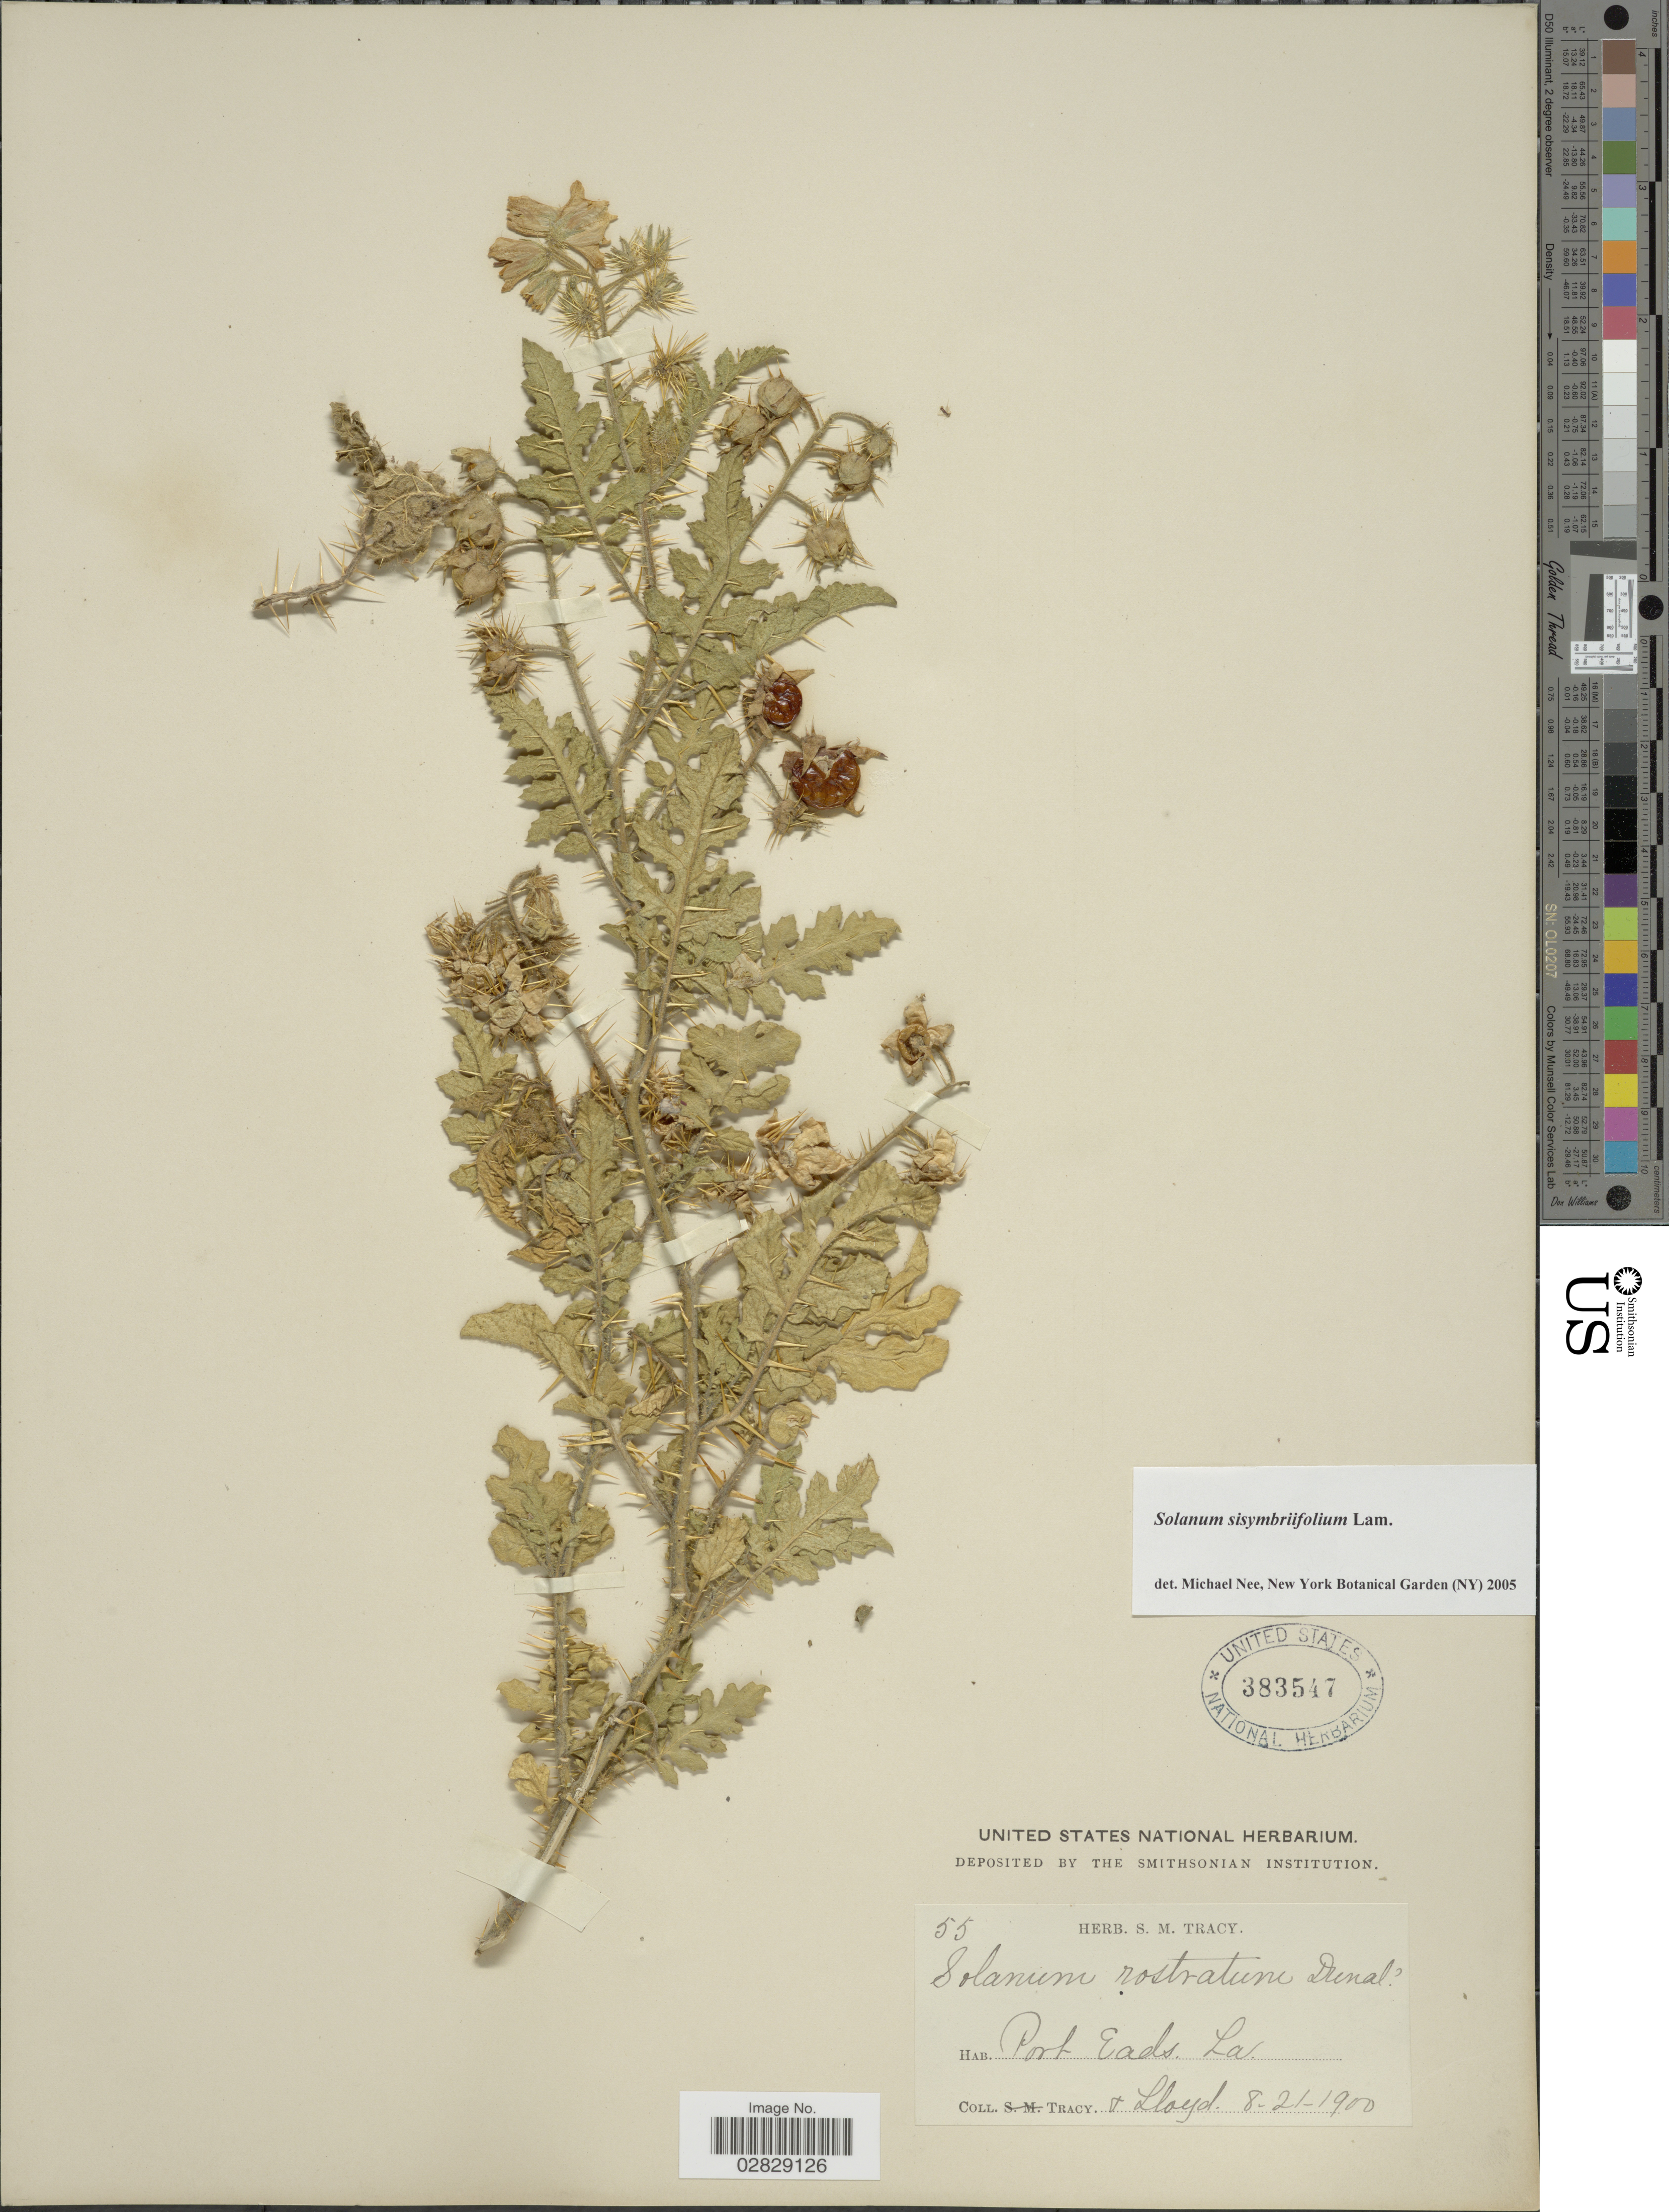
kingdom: Plantae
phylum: Tracheophyta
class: Magnoliopsida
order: Solanales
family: Solanaceae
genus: Solanum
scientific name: Solanum sisymbrifolium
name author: Lam.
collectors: -. Tracy & -- Lloyd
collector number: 55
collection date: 1900-08-21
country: United States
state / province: Louisiana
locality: Port Eads.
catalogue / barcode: US 383547